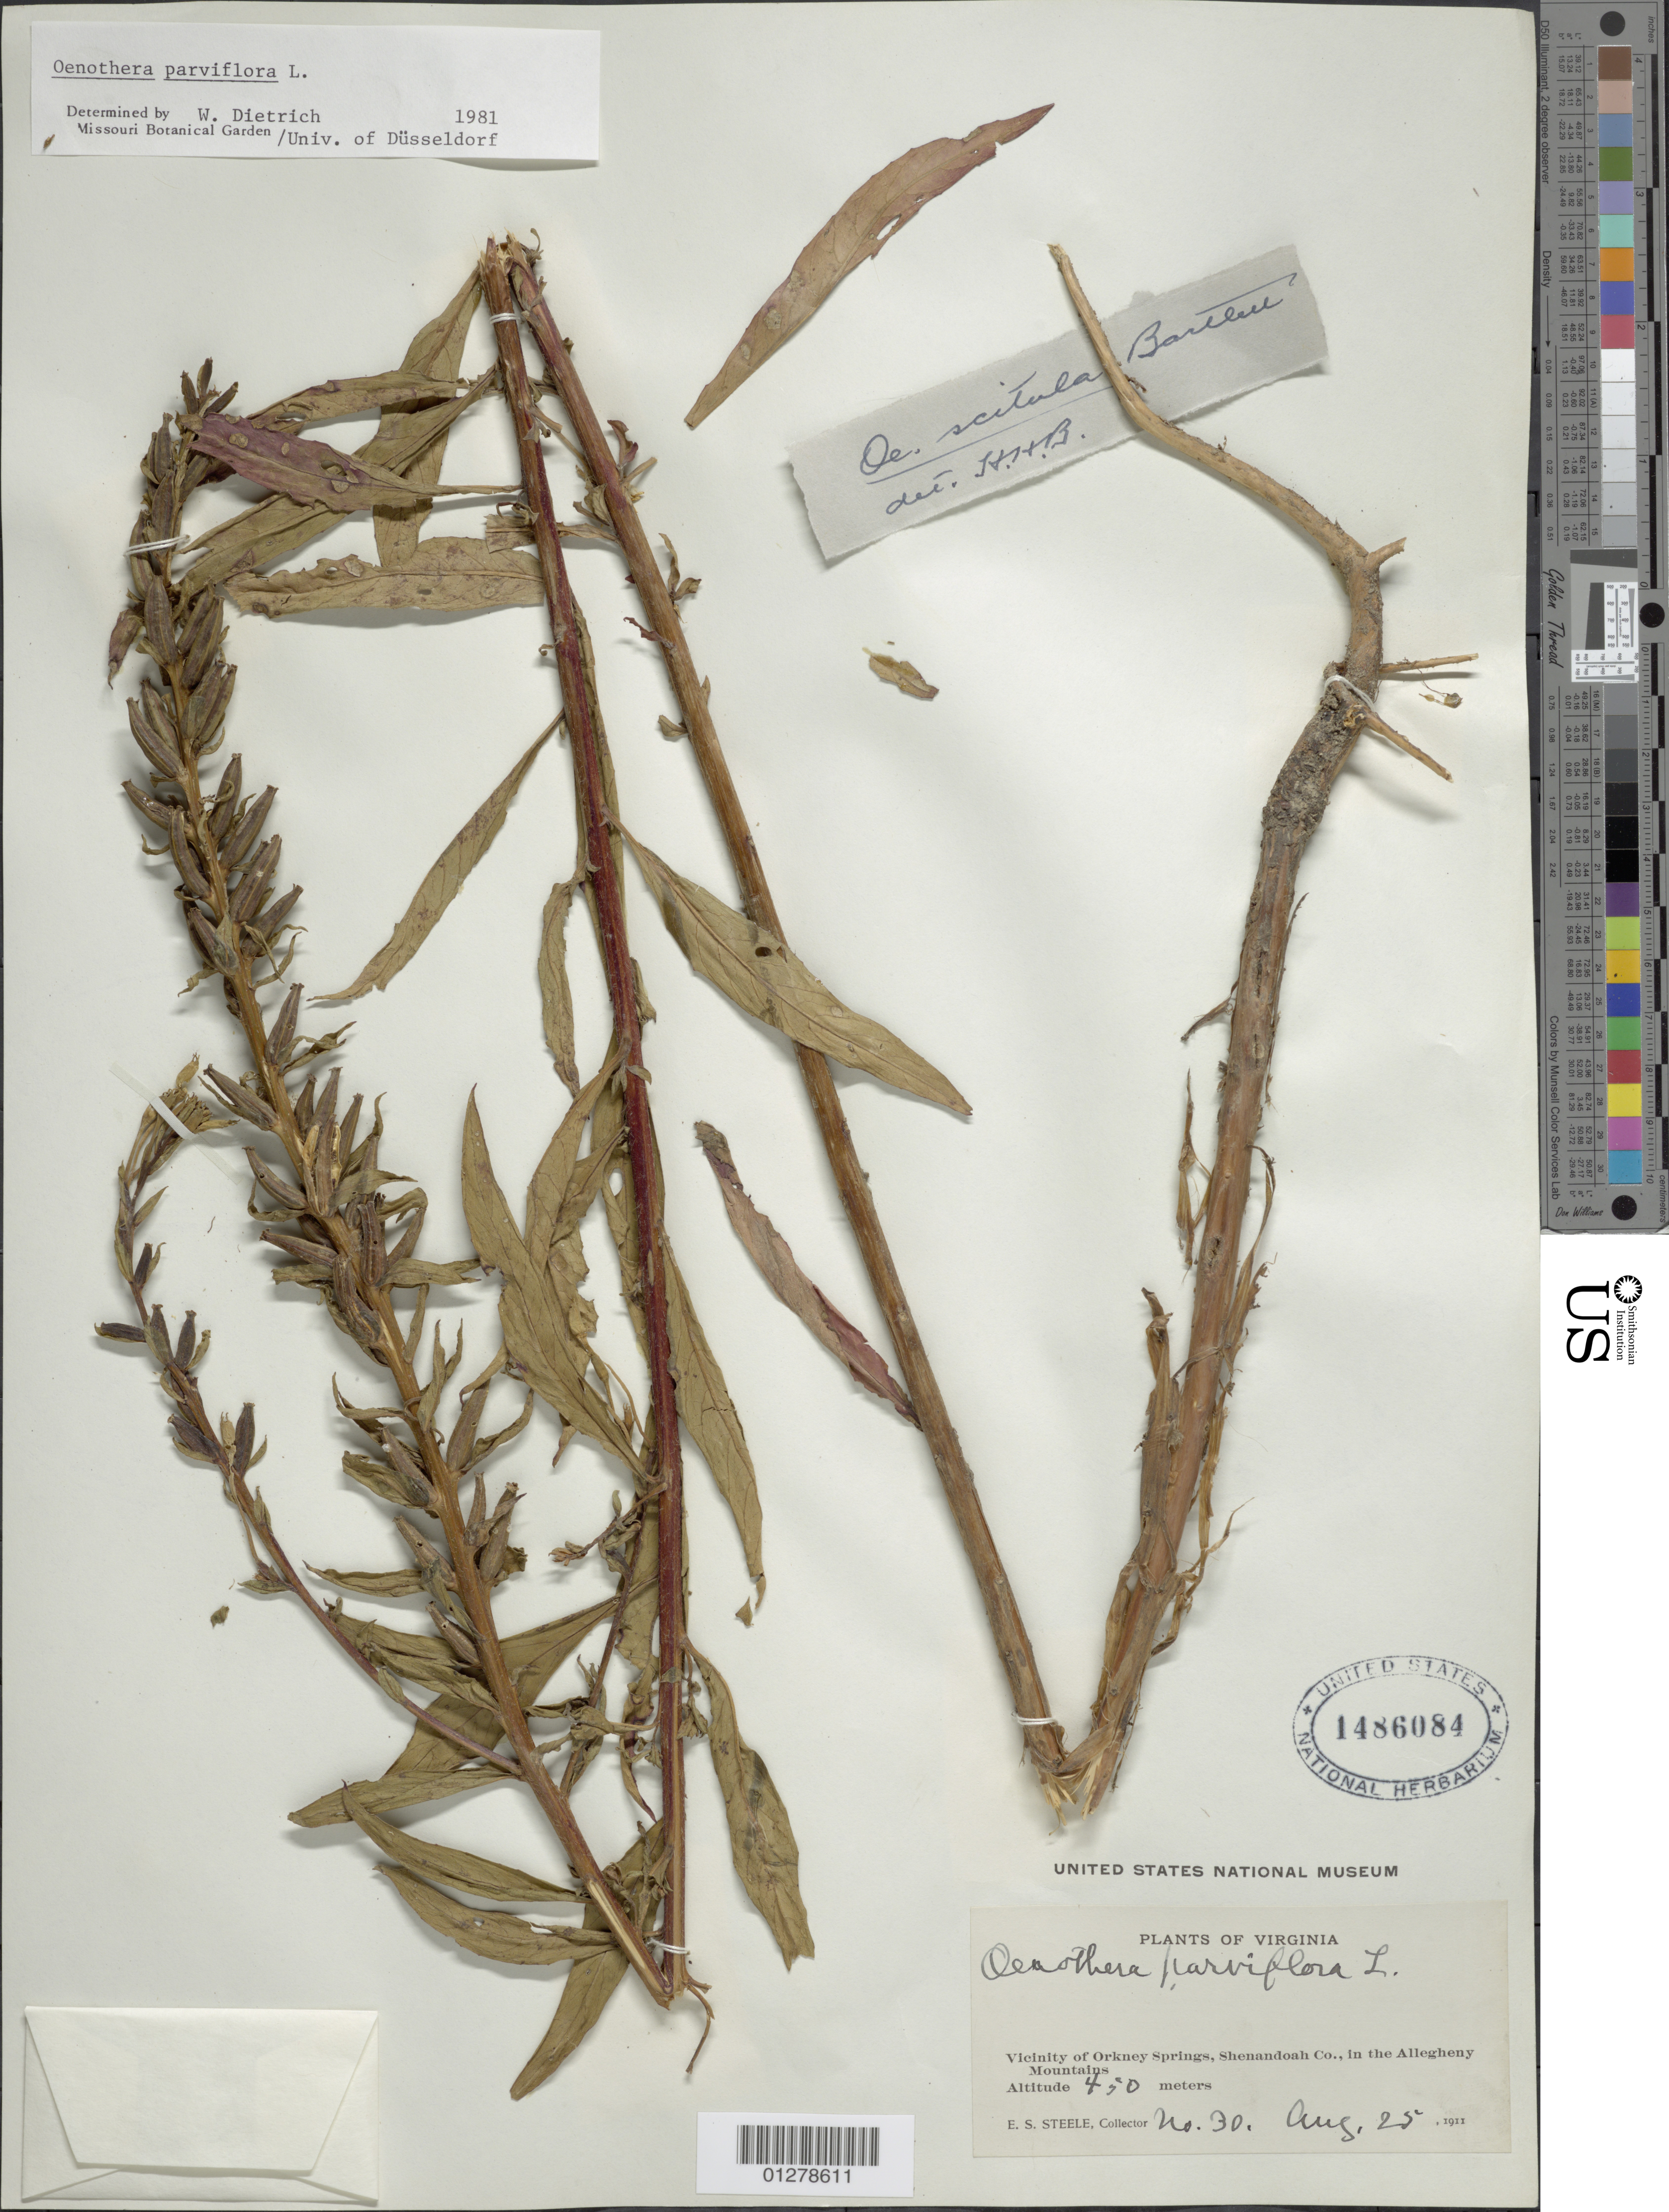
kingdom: Plantae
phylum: Tracheophyta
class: Magnoliopsida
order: Myrtales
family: Onagraceae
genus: Oenothera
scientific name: Oenothera parviflora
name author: L.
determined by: Munz, Philip A.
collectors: E. Steele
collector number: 30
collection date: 1911-08-25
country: United States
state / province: Virginia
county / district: Shenandoah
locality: Vicinity of Orkney Springs, in the Allegheny Mountains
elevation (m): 450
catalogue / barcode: US 1486084